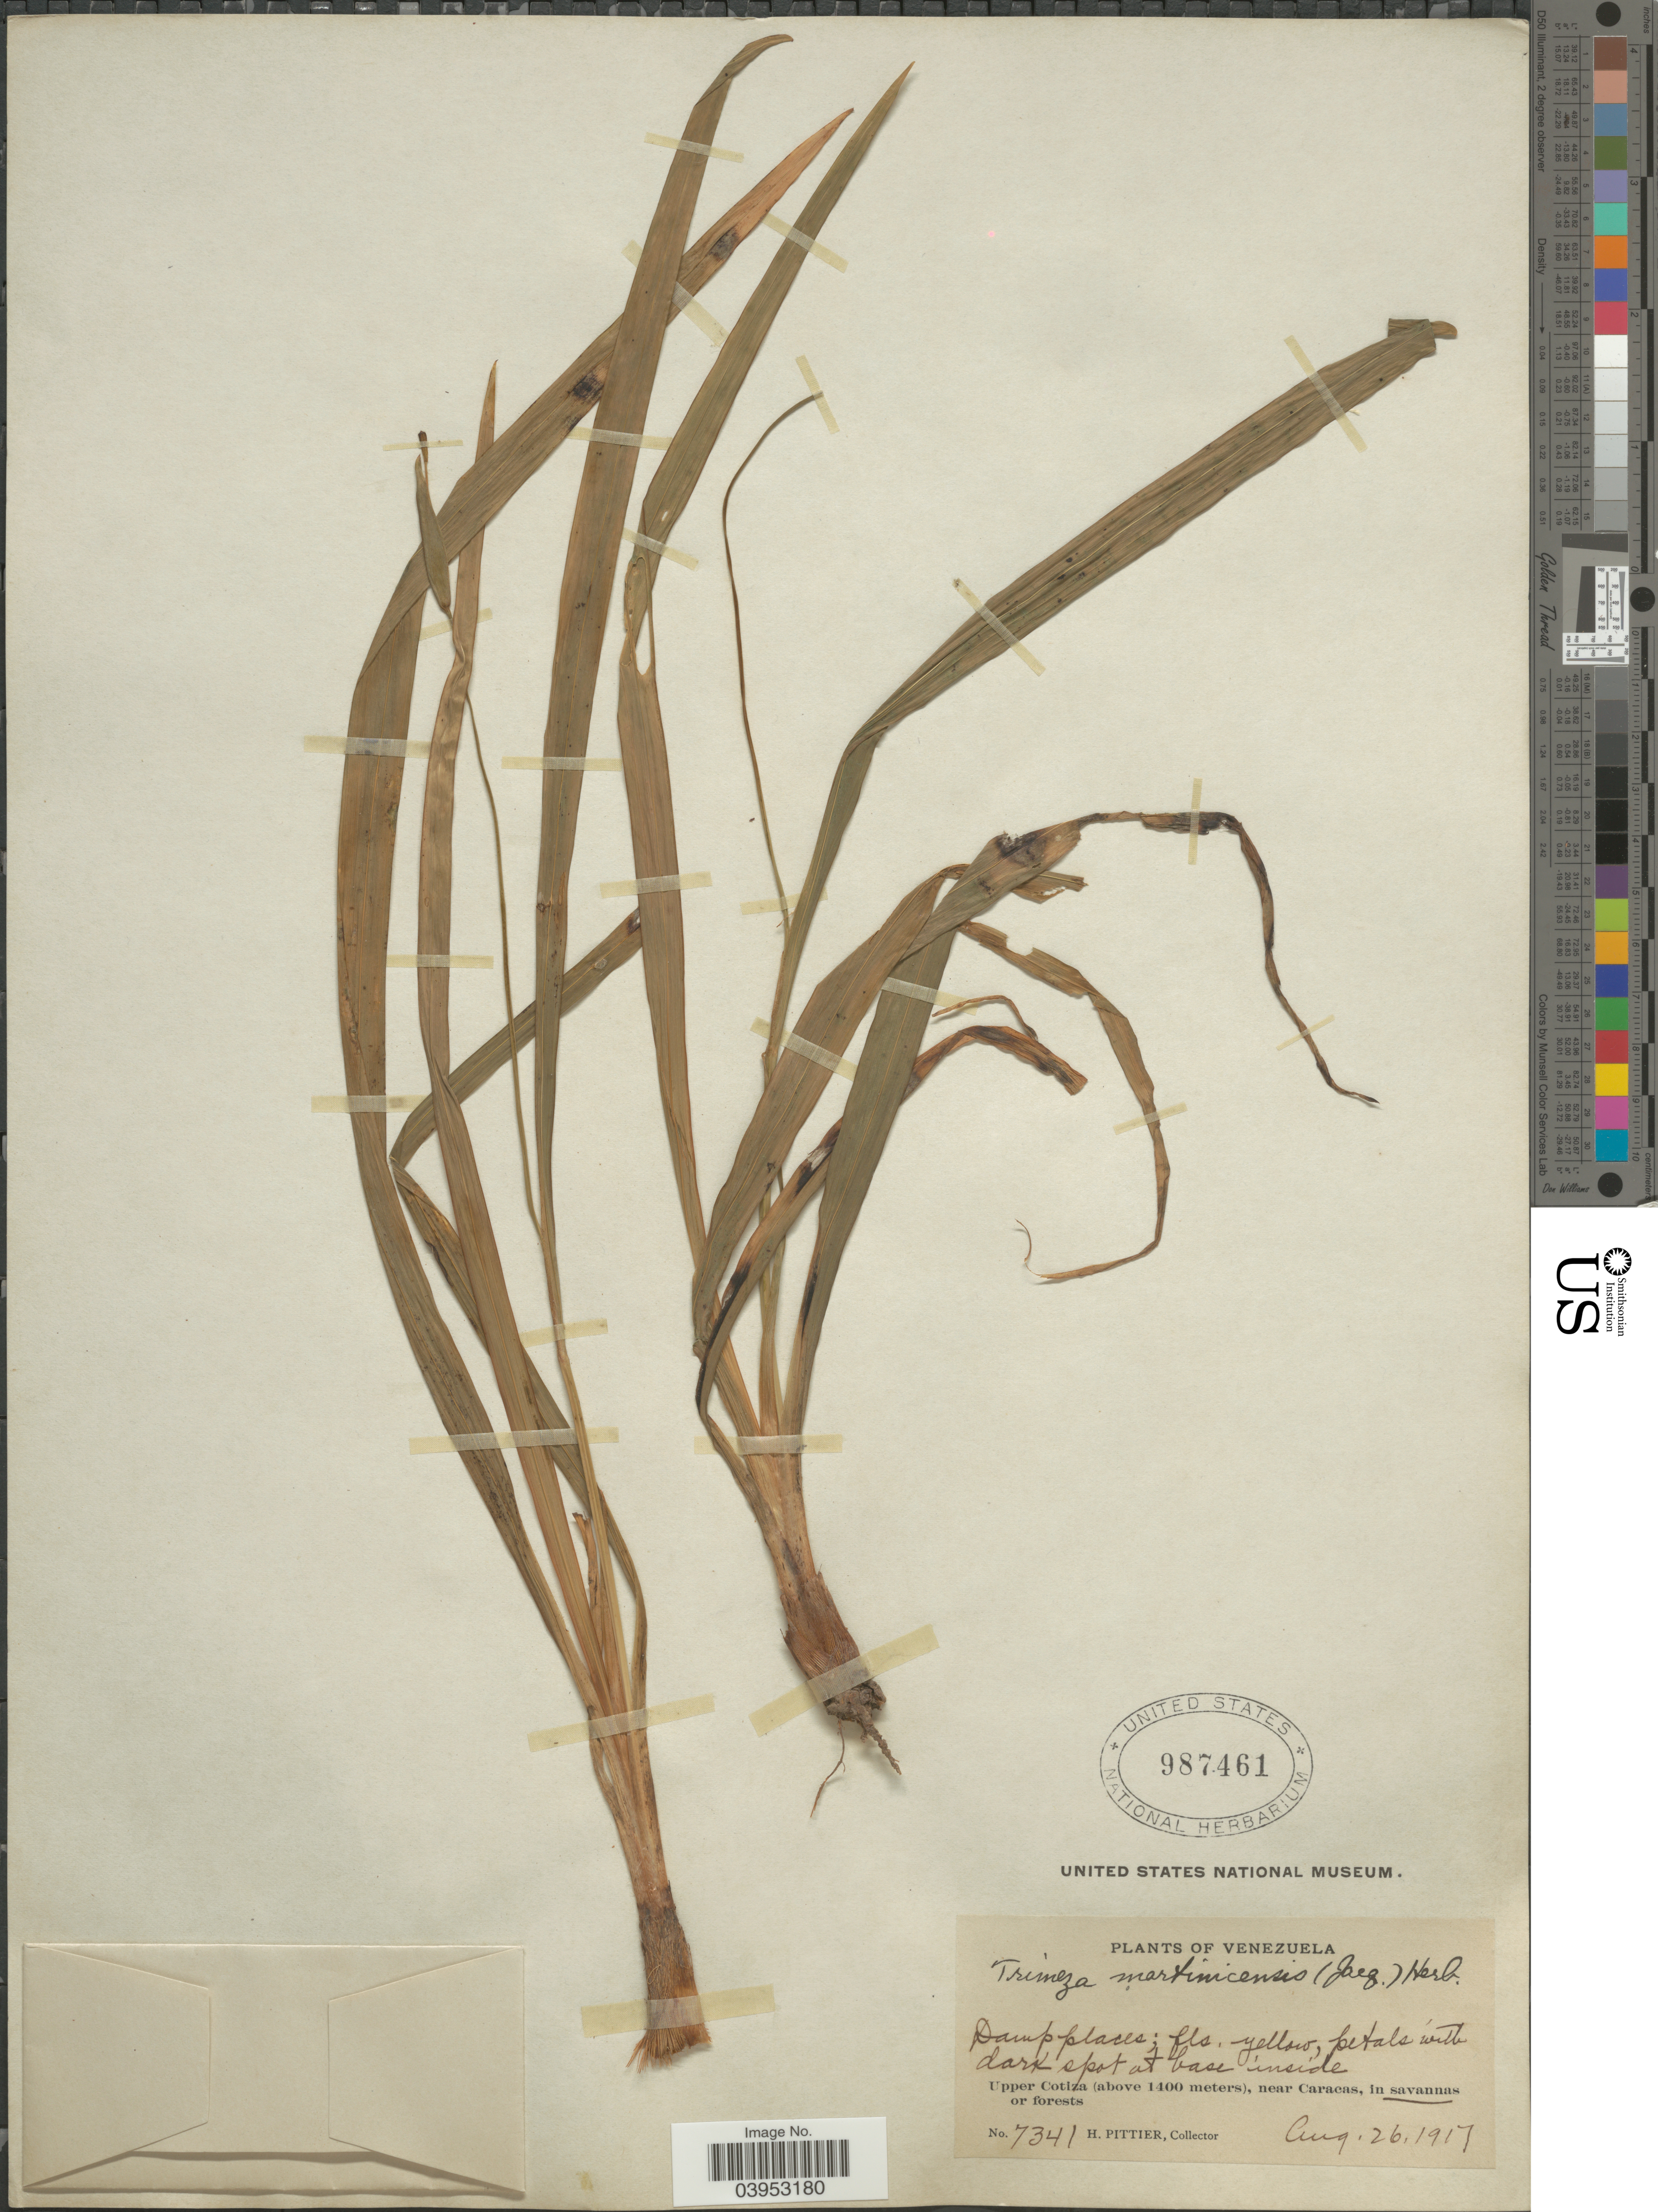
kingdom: Plantae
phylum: Tracheophyta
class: Liliopsida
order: Asparagales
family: Iridaceae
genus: Trimezia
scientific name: Trimezia martinicensis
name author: (Jacq.) Herb.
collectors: H. F. Pittier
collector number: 7341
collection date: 1917-08-26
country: Venezuela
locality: Upper Cotiza (above 1400 meters [unsure placement]), near Caracas, in savannas.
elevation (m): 1400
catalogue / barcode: US 987461